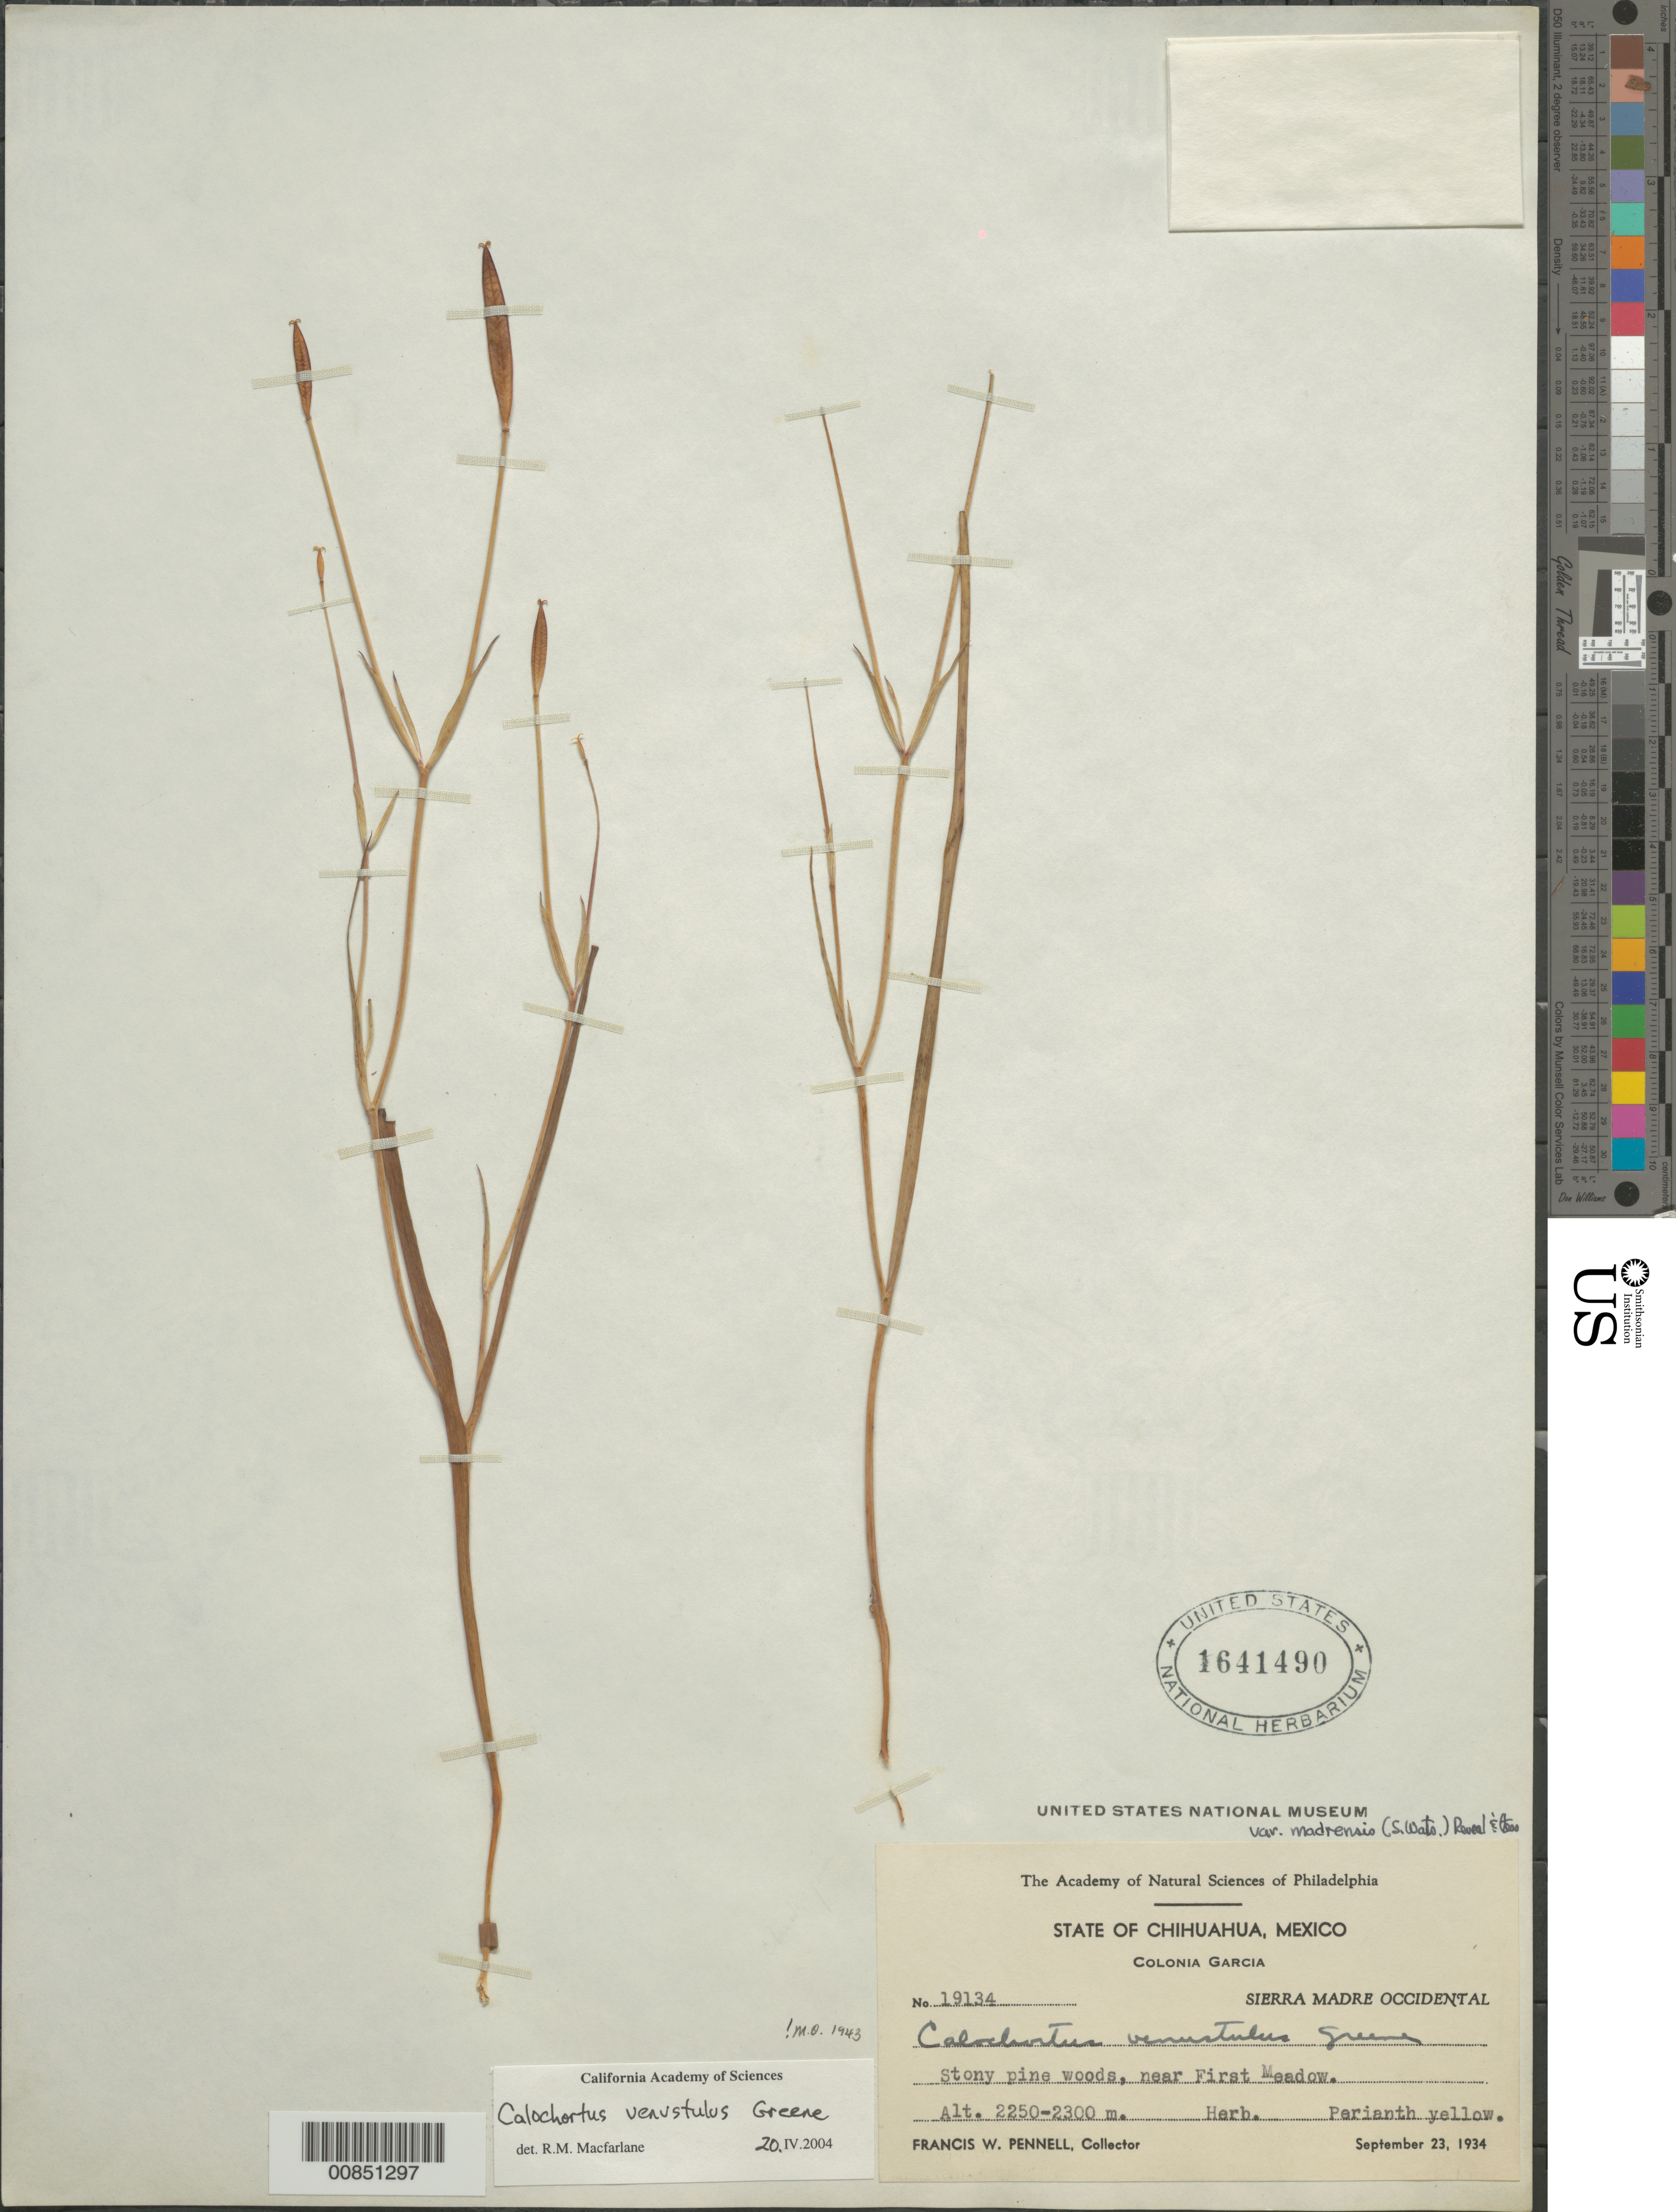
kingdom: Plantae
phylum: Tracheophyta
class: Liliopsida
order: Liliales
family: Liliaceae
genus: Calochortus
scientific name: Calochortus venustulus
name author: Greene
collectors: F. W. Pennell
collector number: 19134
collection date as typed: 23 Sep 1934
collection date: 1934-09-23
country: Mexico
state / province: Chihuahua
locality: Colonia García. Sierra Madre Occidental, Chihuahua.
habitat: Stony pine woods, near First Meadow.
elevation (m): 2300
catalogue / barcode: US 1641490